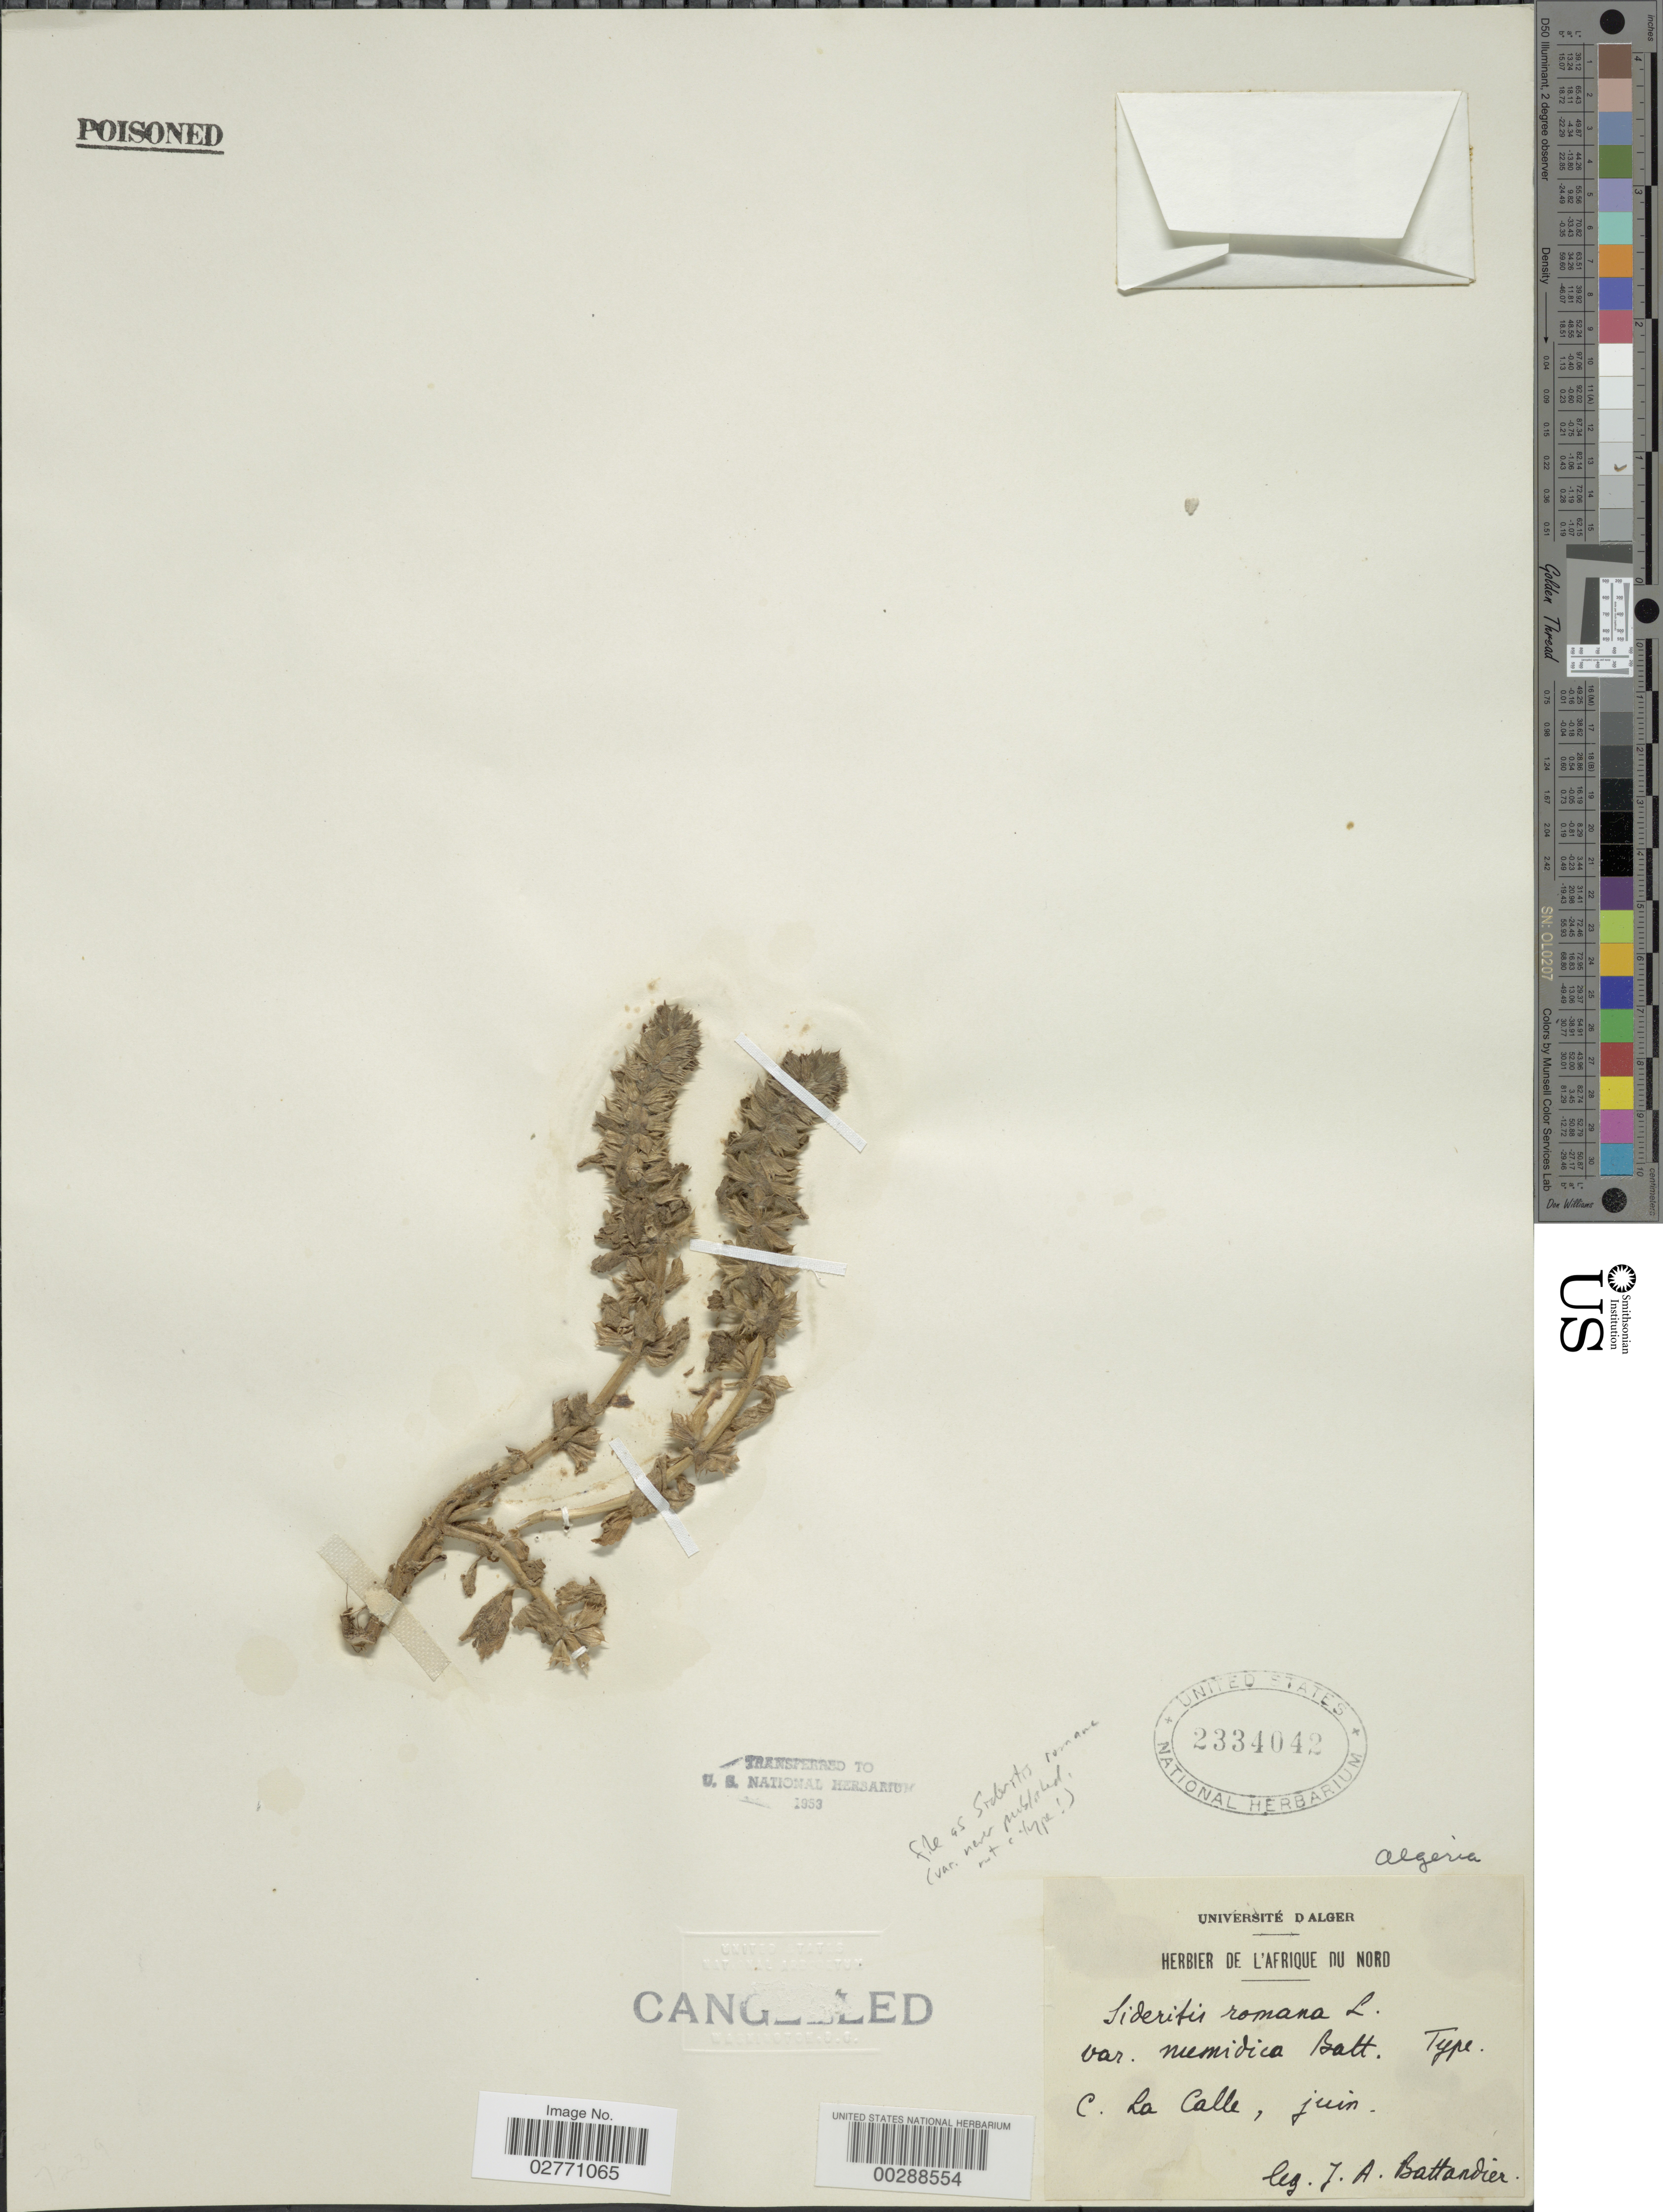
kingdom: Plantae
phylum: Tracheophyta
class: Magnoliopsida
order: Lamiales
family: Lamiaceae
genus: Sideritis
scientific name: Sideritis romana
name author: L.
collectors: J. Battandier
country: Algeria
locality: C. La Calle.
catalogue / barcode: US 2334042